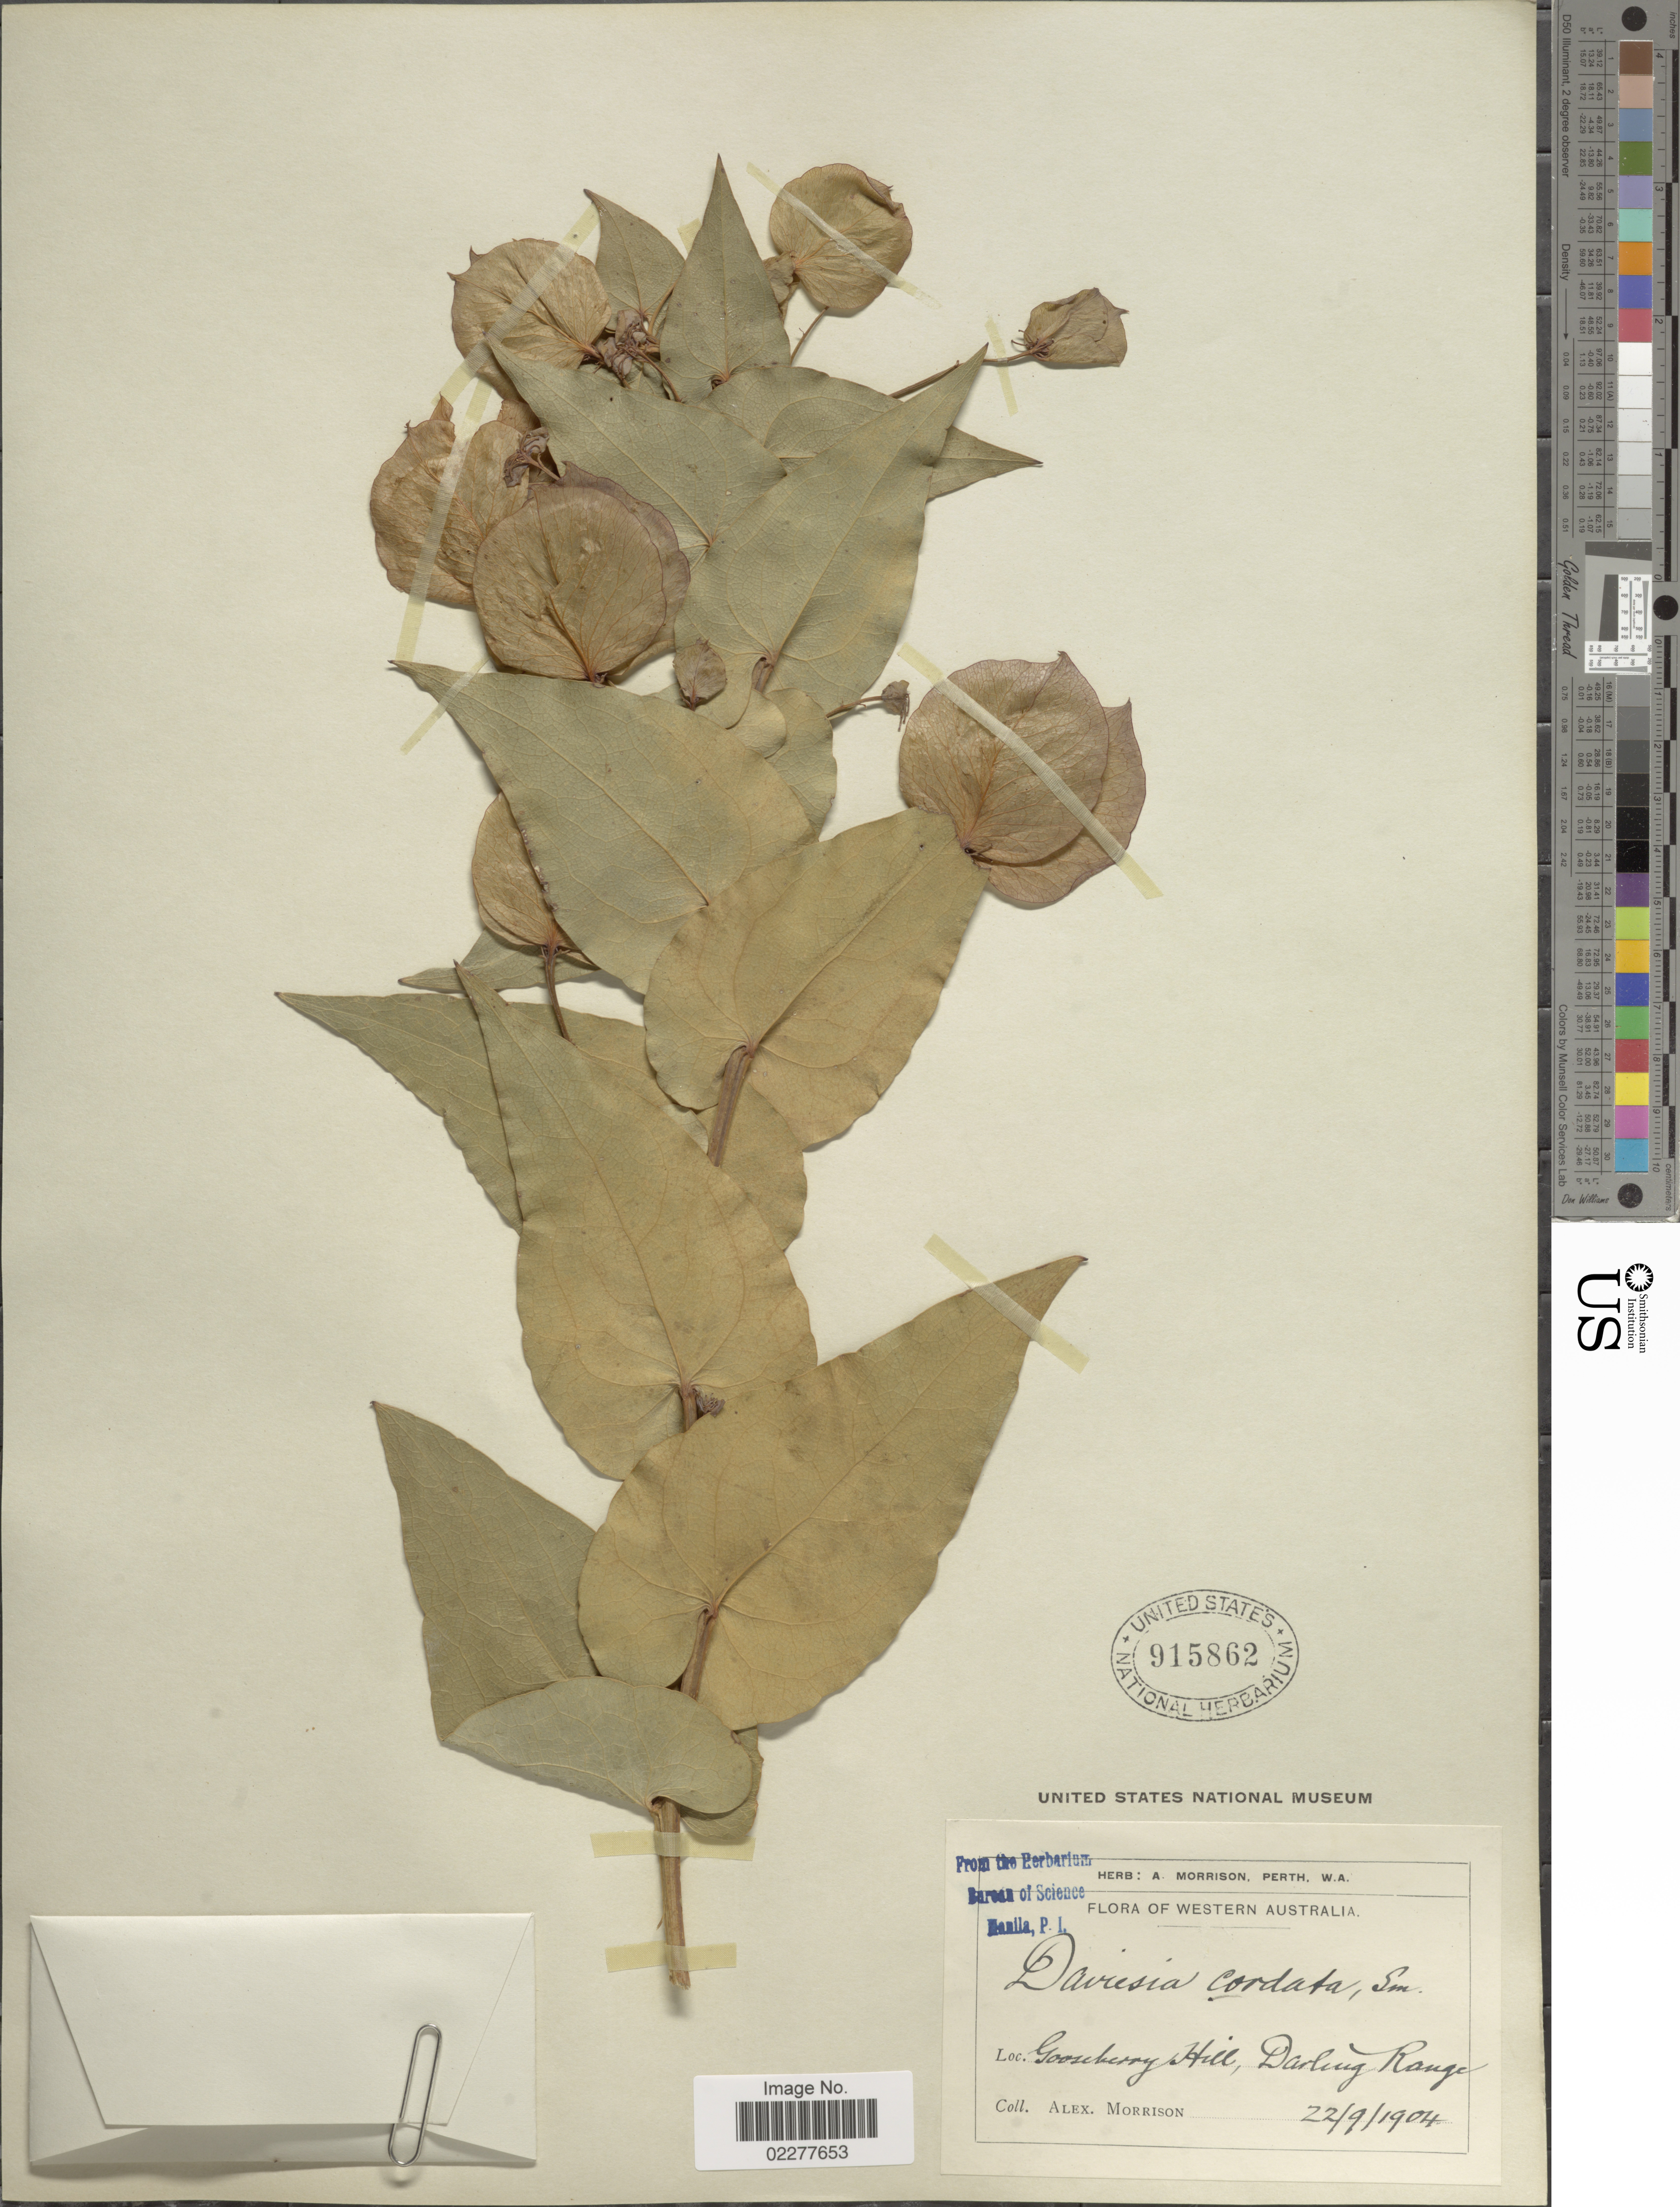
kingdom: Plantae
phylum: Tracheophyta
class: Magnoliopsida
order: Fabales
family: Fabaceae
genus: Daviesia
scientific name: Daviesia cordata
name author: Sm.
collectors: A. Morrison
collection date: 1904-09-22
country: Australia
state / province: Western Australia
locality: Gooseberry Hill, Darling Range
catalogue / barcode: US 915862